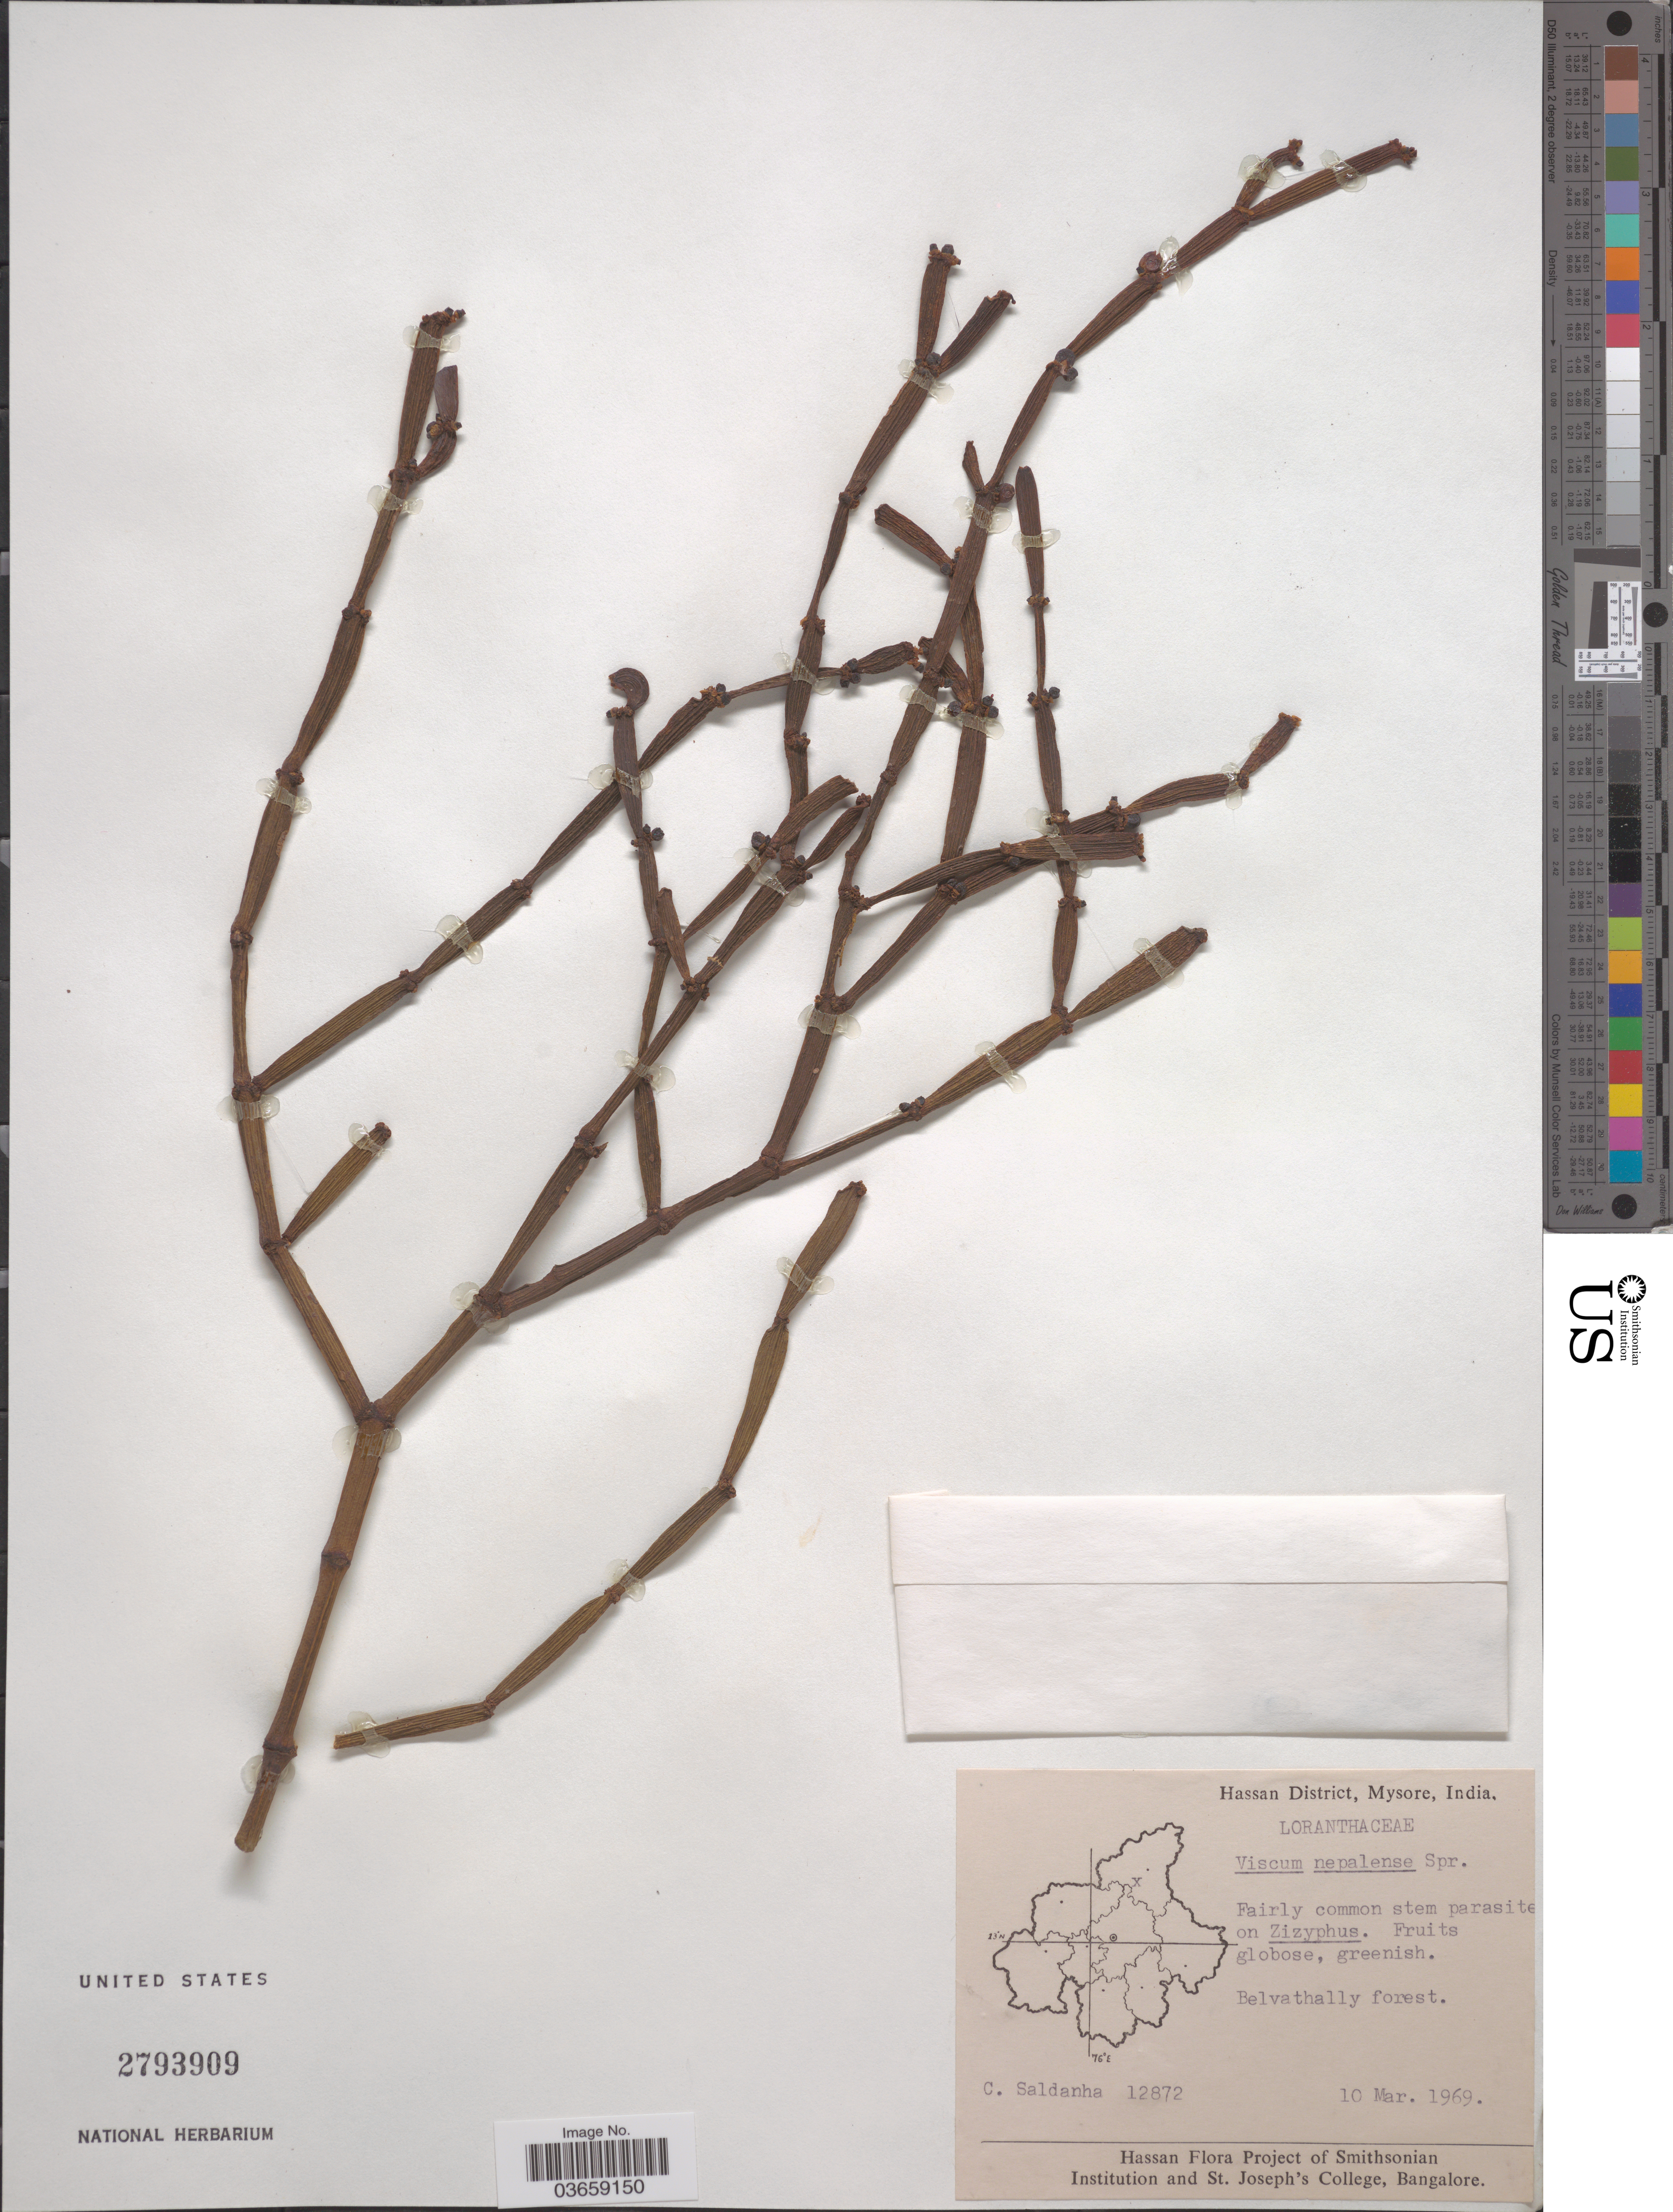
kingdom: Plantae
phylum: Tracheophyta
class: Magnoliopsida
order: Santalales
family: Viscaceae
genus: Viscum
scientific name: Viscum nepalense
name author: Spreng.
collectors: C. Saldanha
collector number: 12872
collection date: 1969-03-10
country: India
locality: Hassan District, Mysore. Belvathally forest.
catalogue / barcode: US 2793909